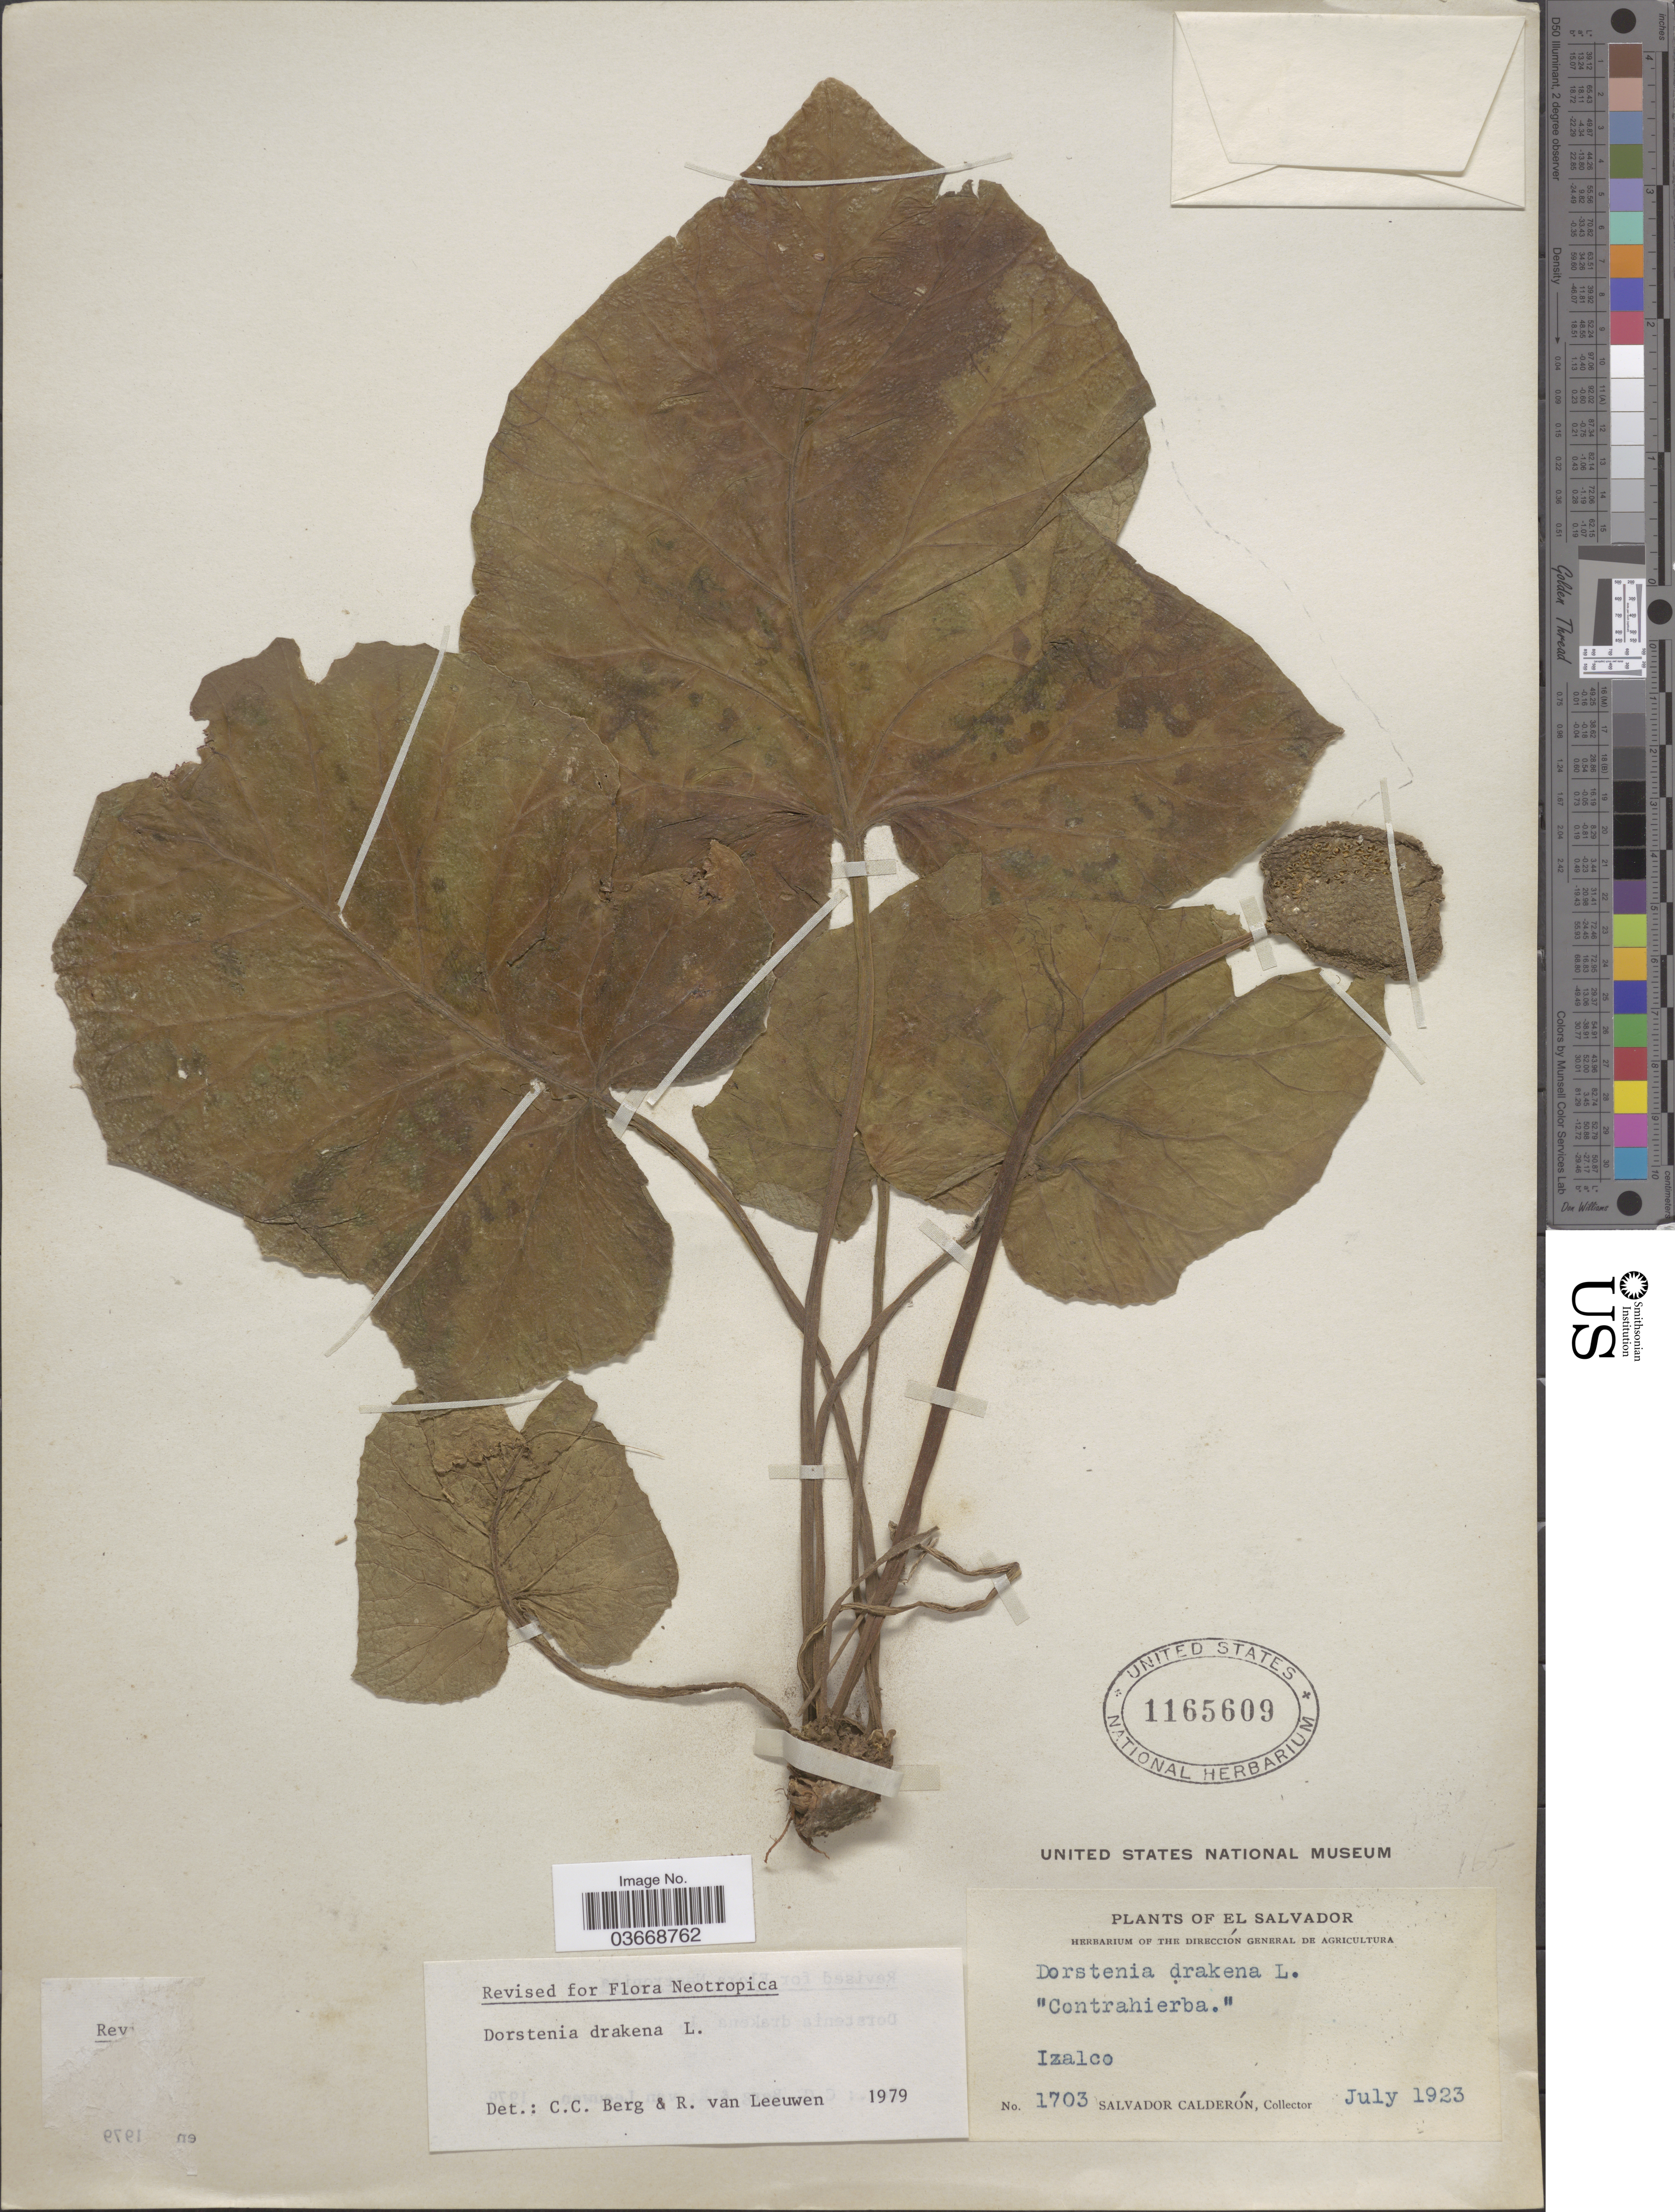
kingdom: Plantae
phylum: Tracheophyta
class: Magnoliopsida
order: Rosales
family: Moraceae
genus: Dorstenia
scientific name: Dorstenia drakena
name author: L.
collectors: S. Calderón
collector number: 1703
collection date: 1923-07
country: El Salvador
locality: Izalco.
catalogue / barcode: US 1165609